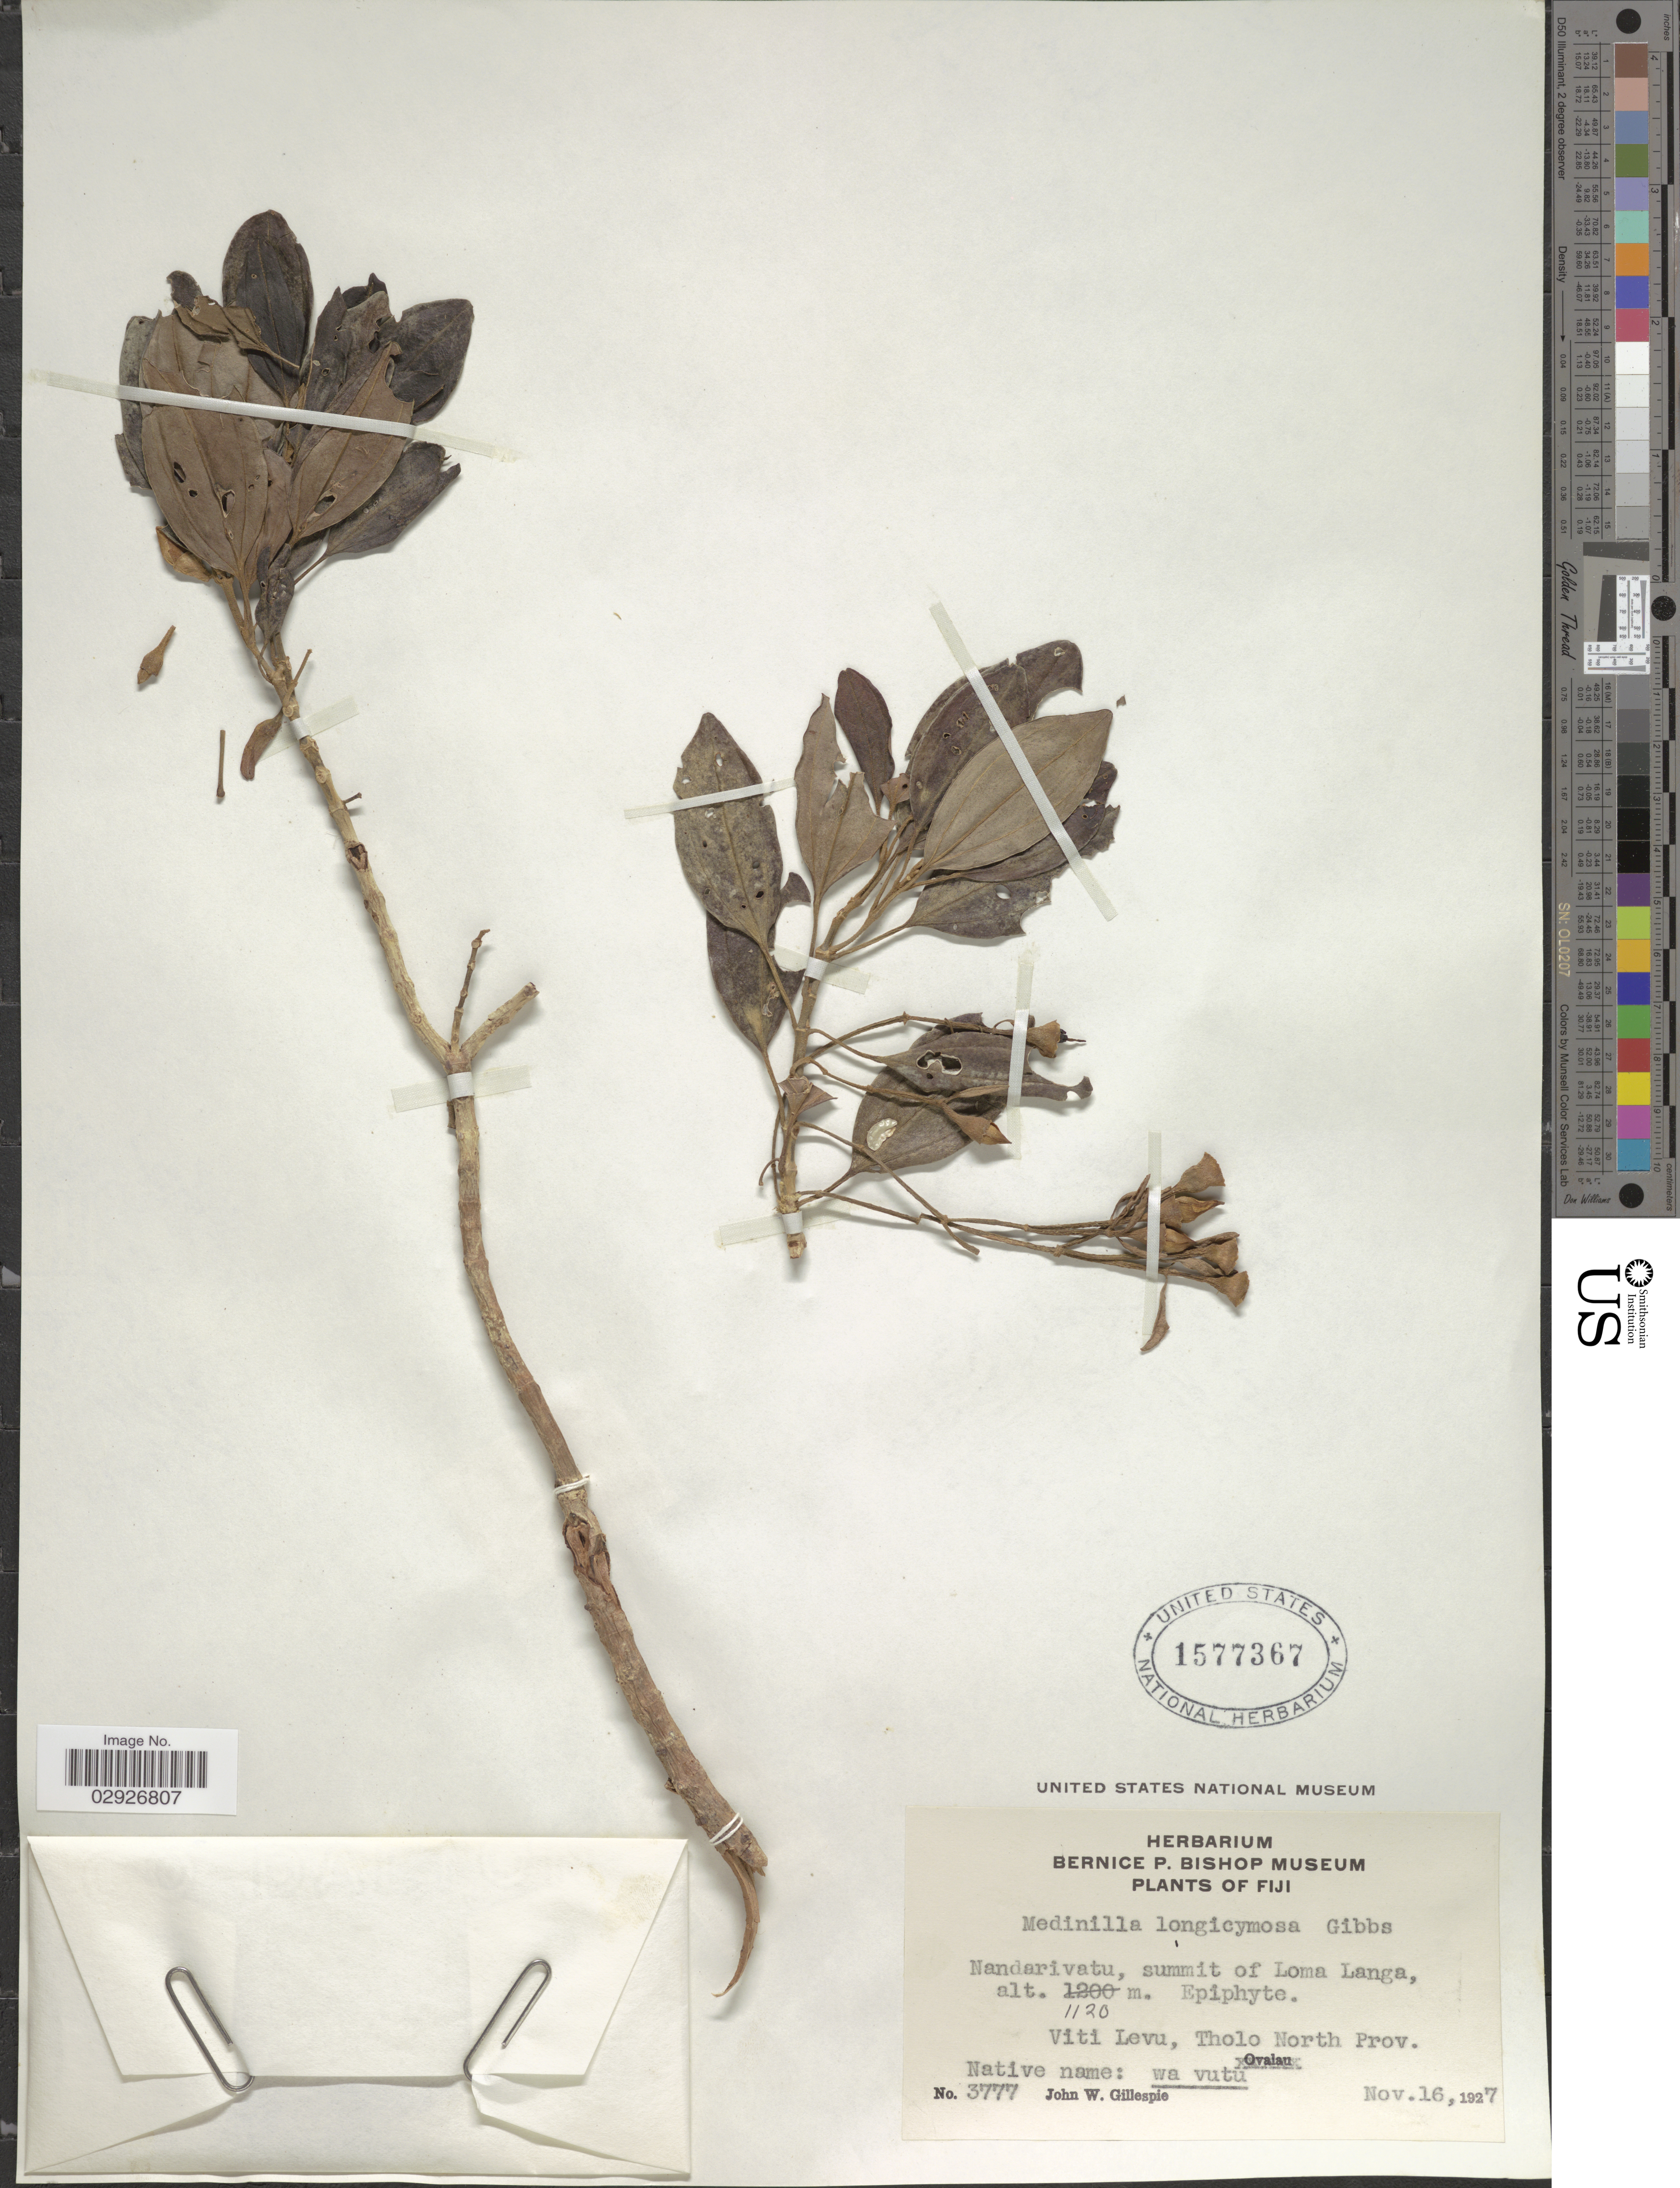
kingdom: Plantae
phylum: Tracheophyta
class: Magnoliopsida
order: Myrtales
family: Melastomataceae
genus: Medinilla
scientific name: Medinilla longicymosa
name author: Gibbs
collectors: J. W. Gillespie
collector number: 3777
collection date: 1927-11-16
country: Fiji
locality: Nandarivatu, summit of Loma Langa. Viti Levu, Tholo North Prov.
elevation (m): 1120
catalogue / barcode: US 1577367